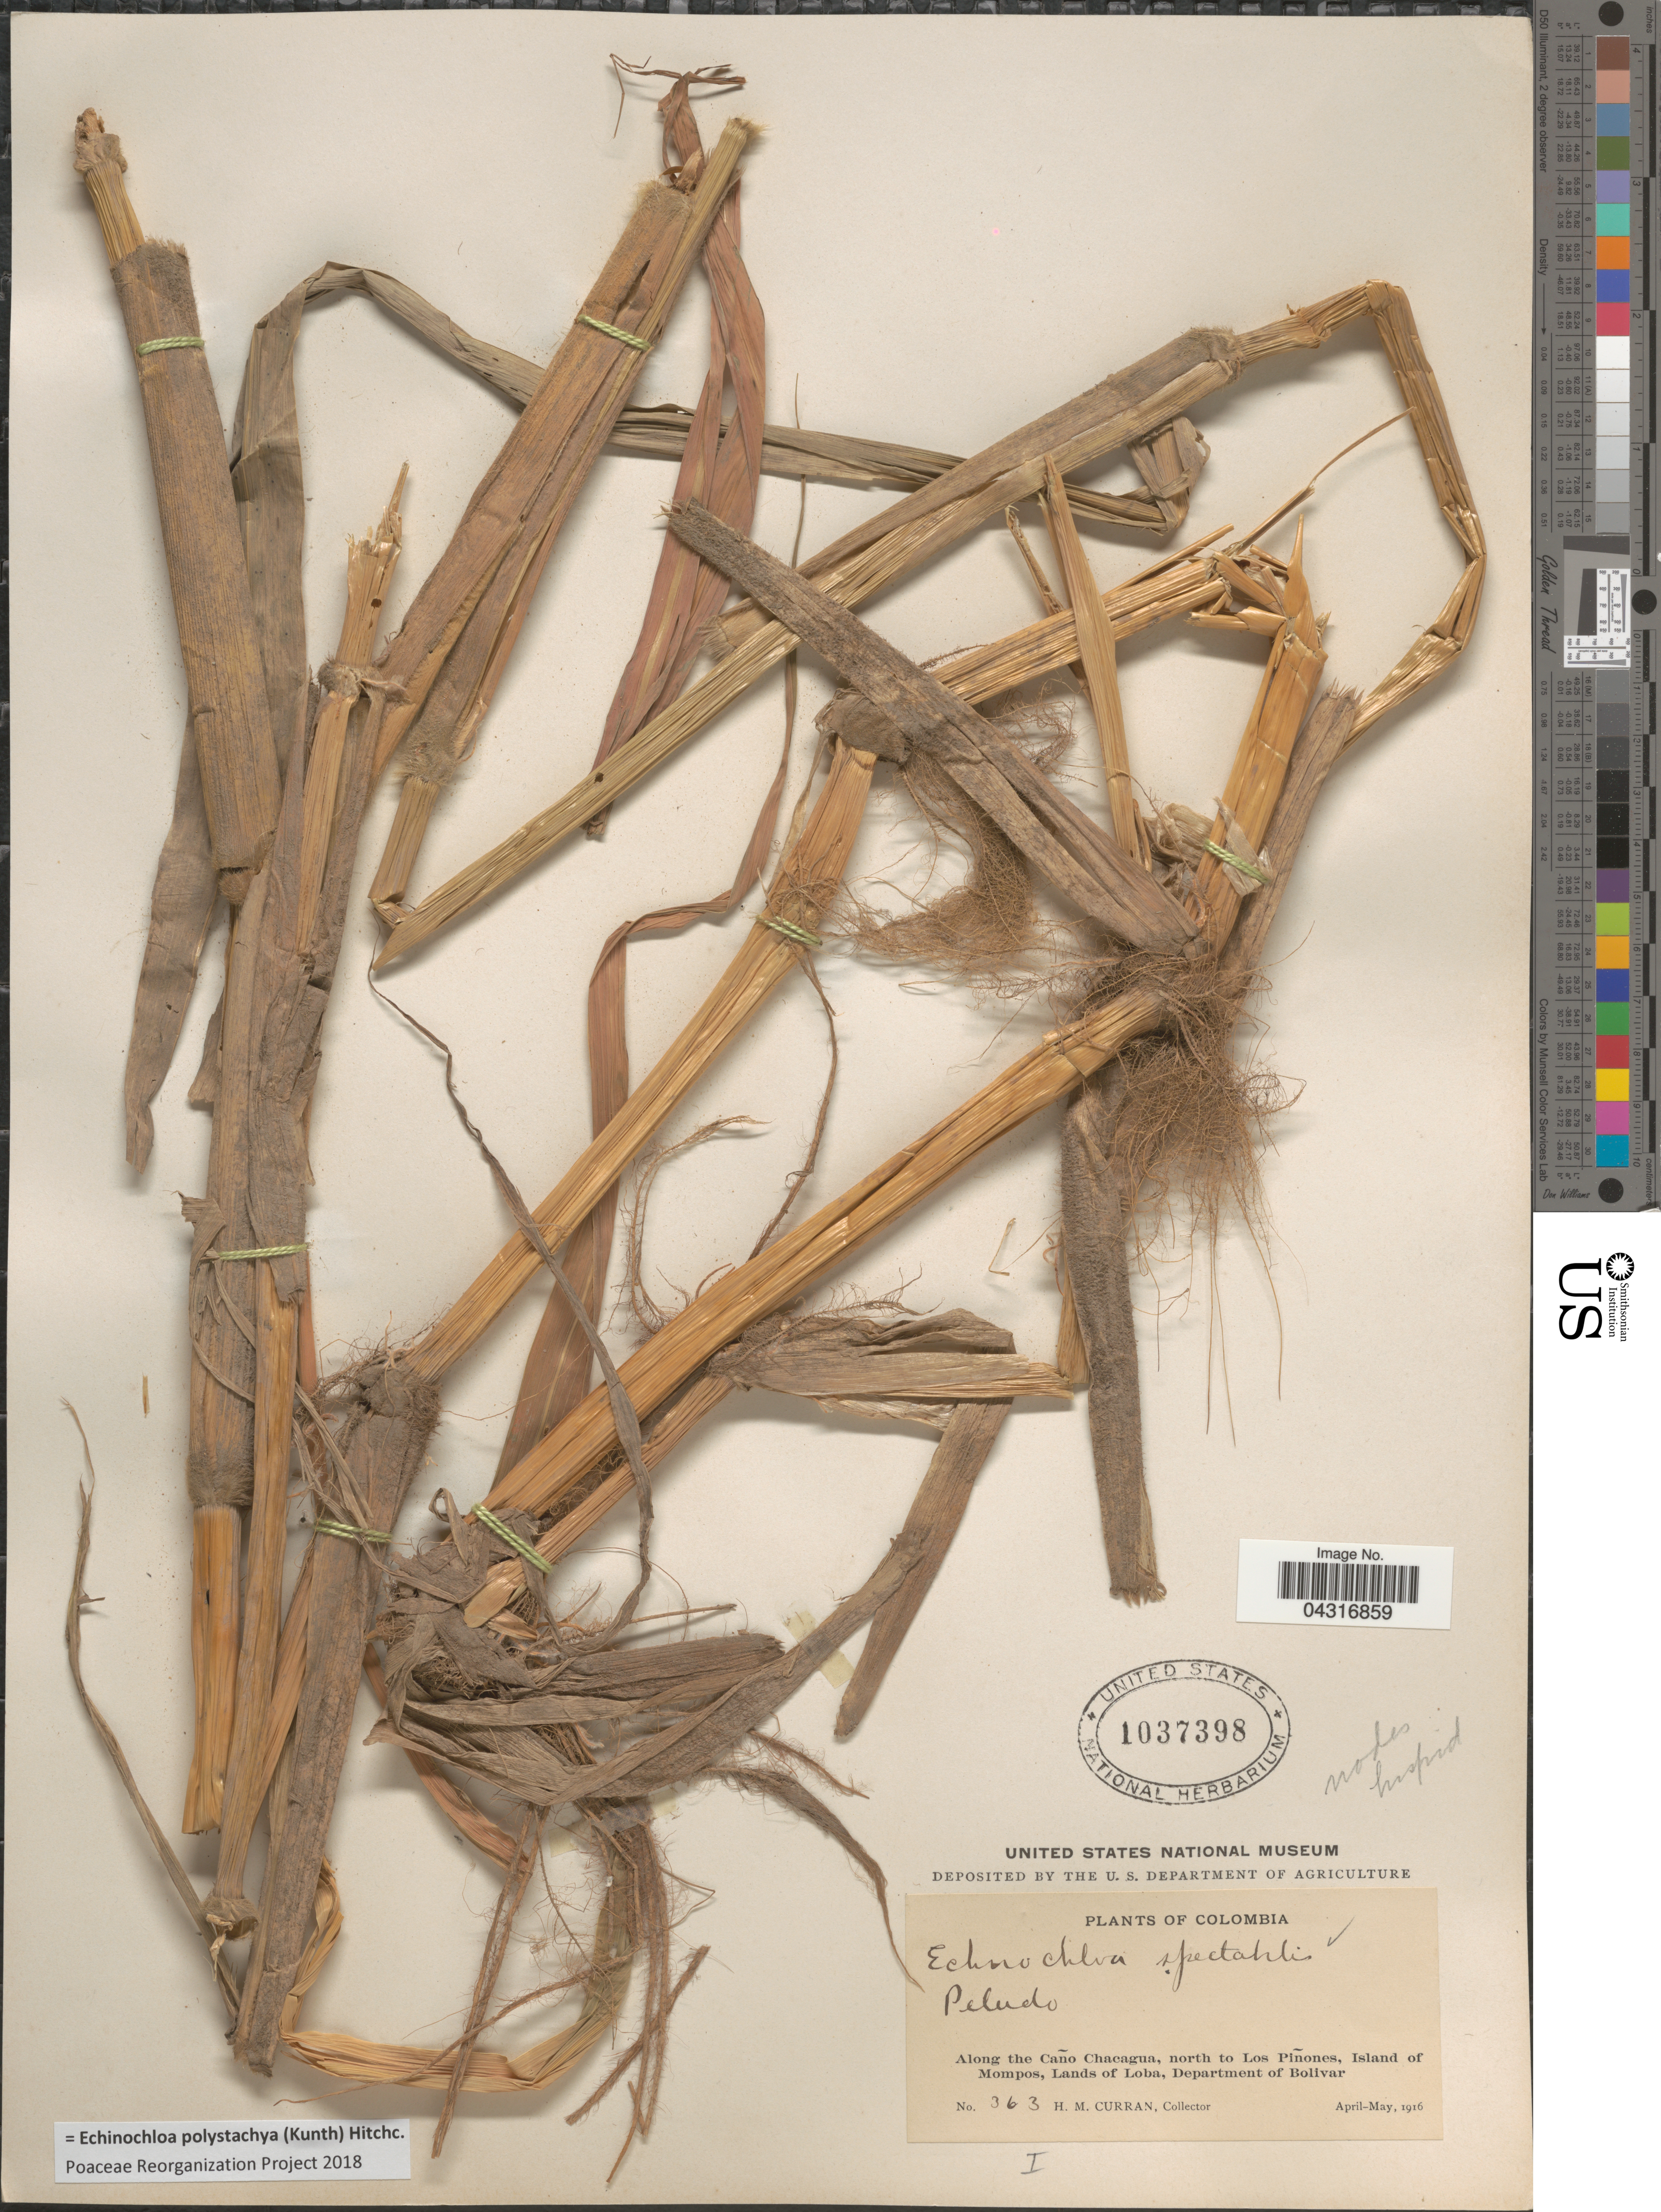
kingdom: Plantae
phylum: Tracheophyta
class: Liliopsida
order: Poales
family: Poaceae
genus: Echinochloa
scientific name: Echinochloa polystachya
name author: (Kunth) Hitchc.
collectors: H. M. Curran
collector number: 363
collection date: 1916-04/1916-05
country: Colombia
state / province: Bolívar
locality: Along the Caño Chacagua, north to Los Piñones, Island of Mompos, Lands of Loba, Department of Bolivar.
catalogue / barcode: US 1037398